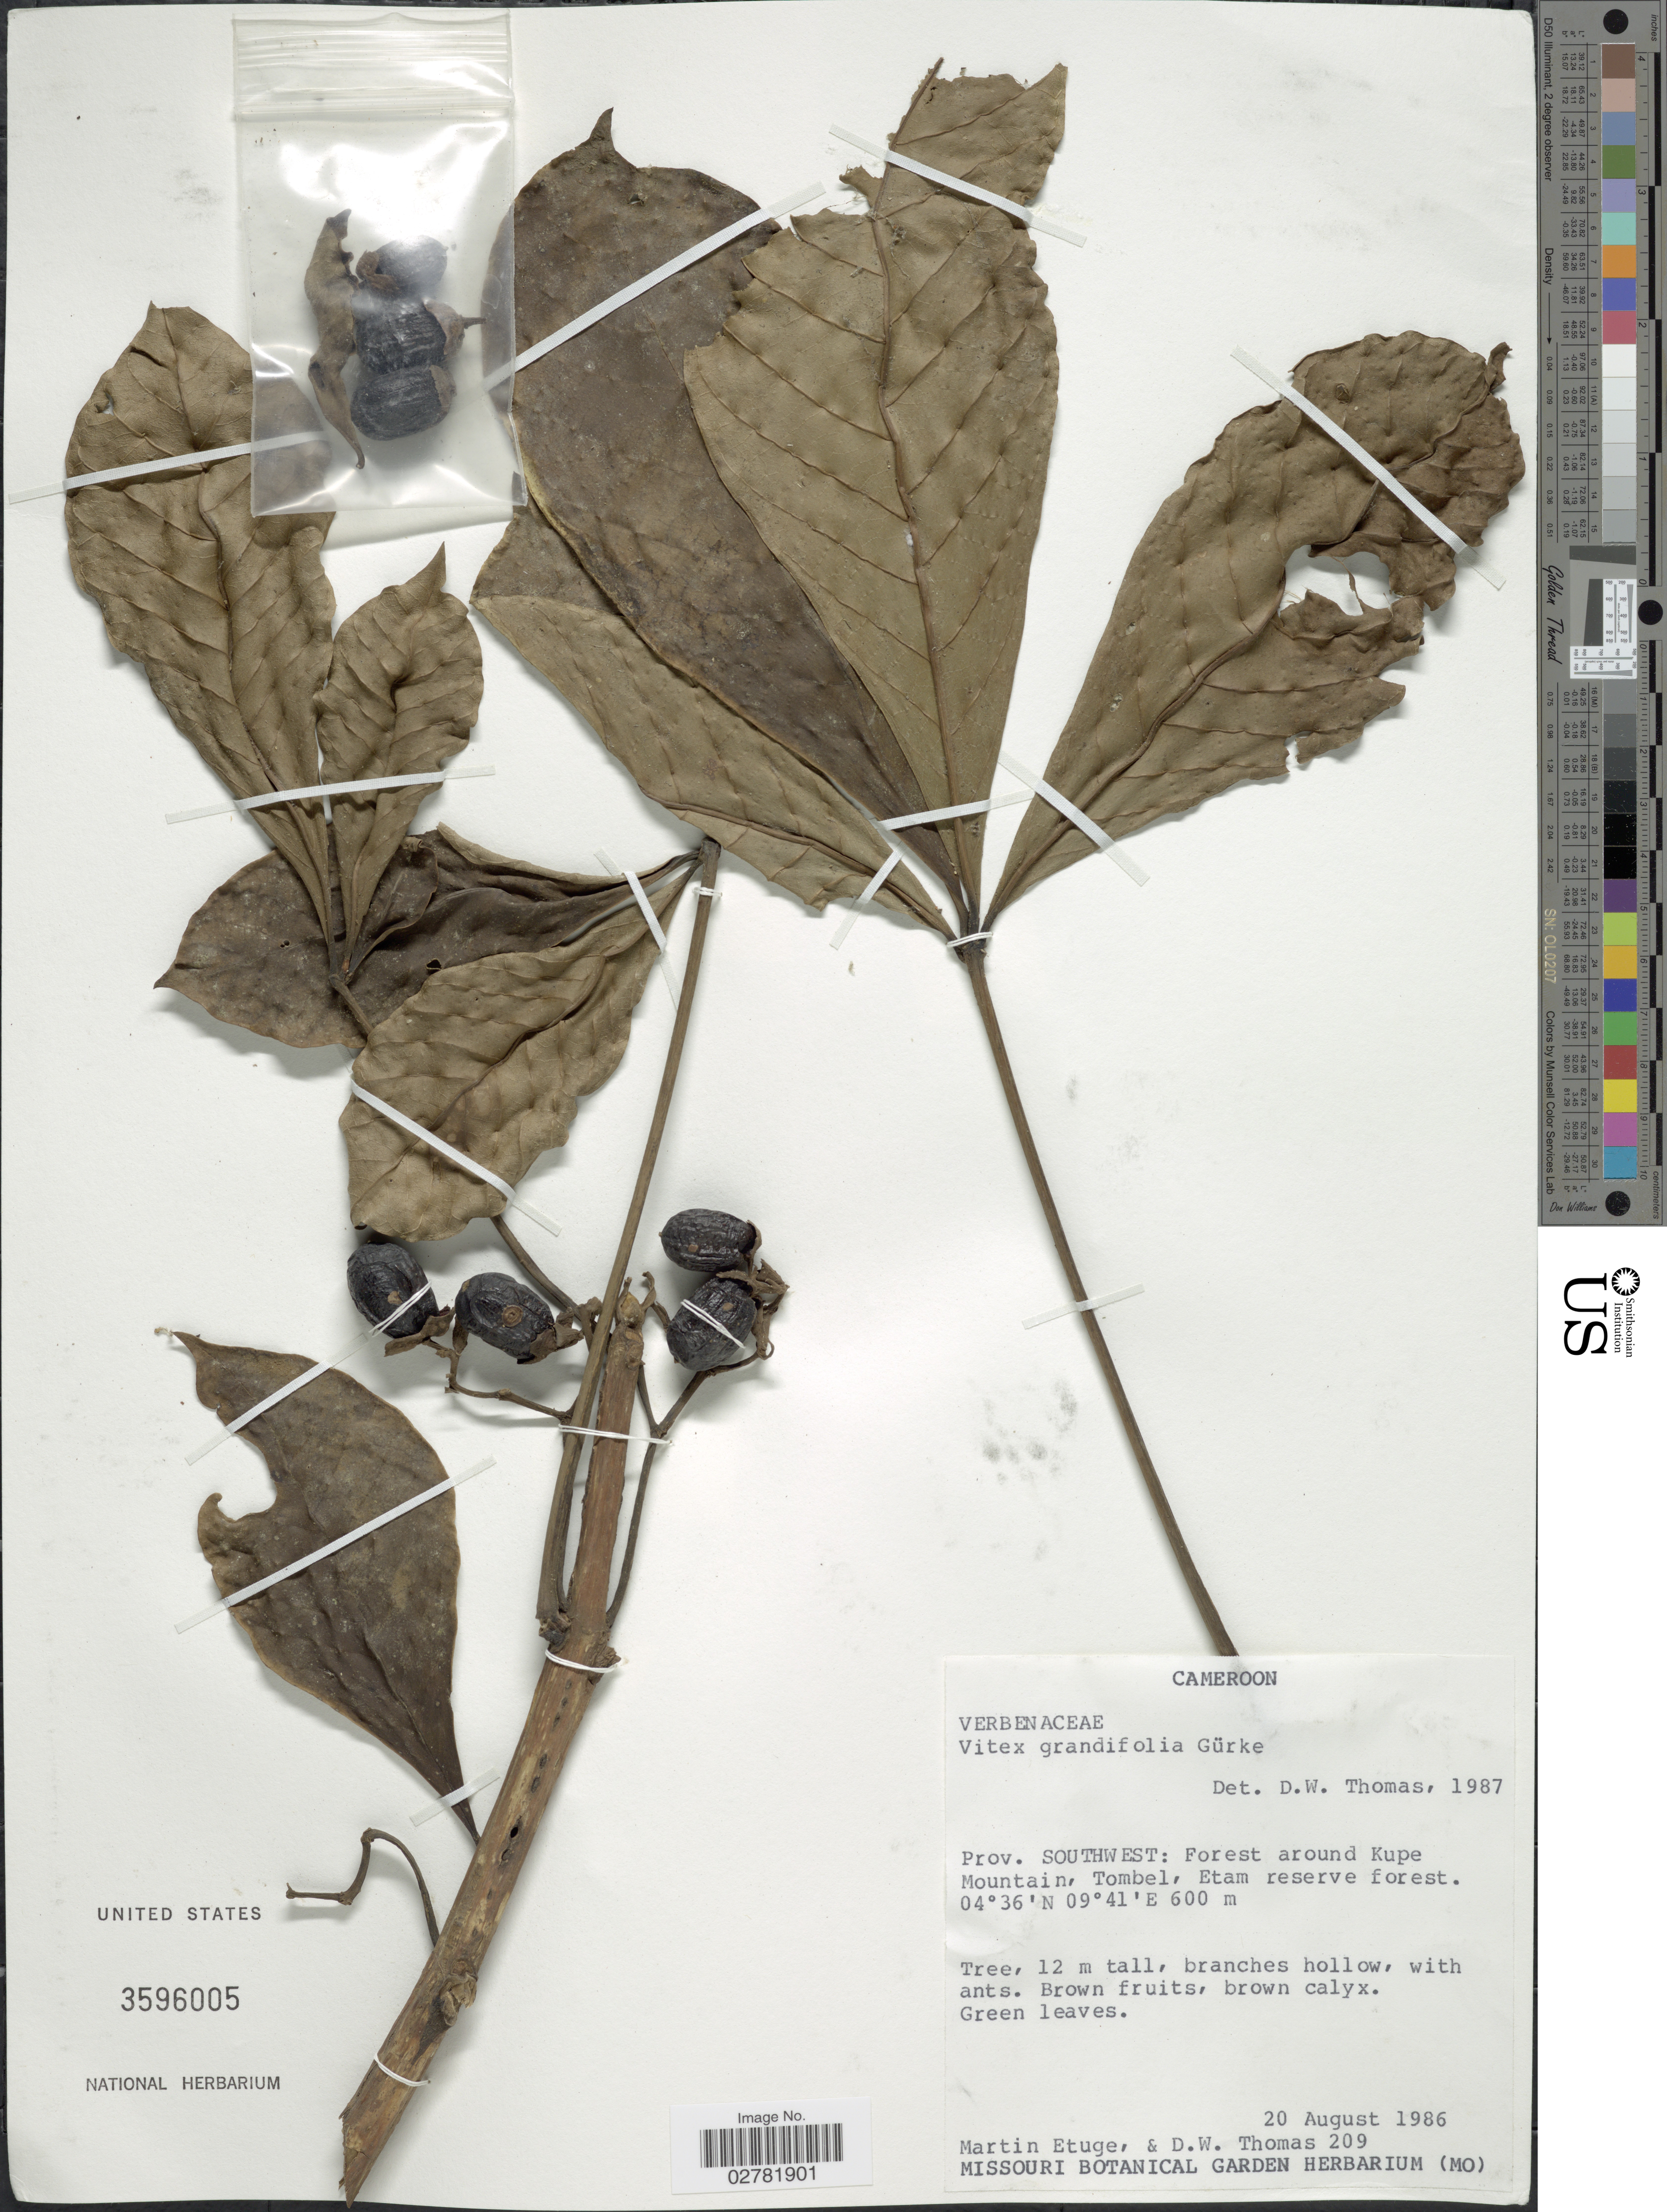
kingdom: Plantae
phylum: Tracheophyta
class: Magnoliopsida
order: Lamiales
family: Lamiaceae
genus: Vitex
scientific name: Vitex grandifolia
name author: Turcz.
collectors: M. Etuge & D. W. Thomas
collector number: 209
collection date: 1986-08-20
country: Cameroon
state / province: Sud-Ouest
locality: Prov. SouthWest: Forest around Kupe Mountains, Tombel, Etam reserve forest.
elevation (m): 600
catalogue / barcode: US 3596005